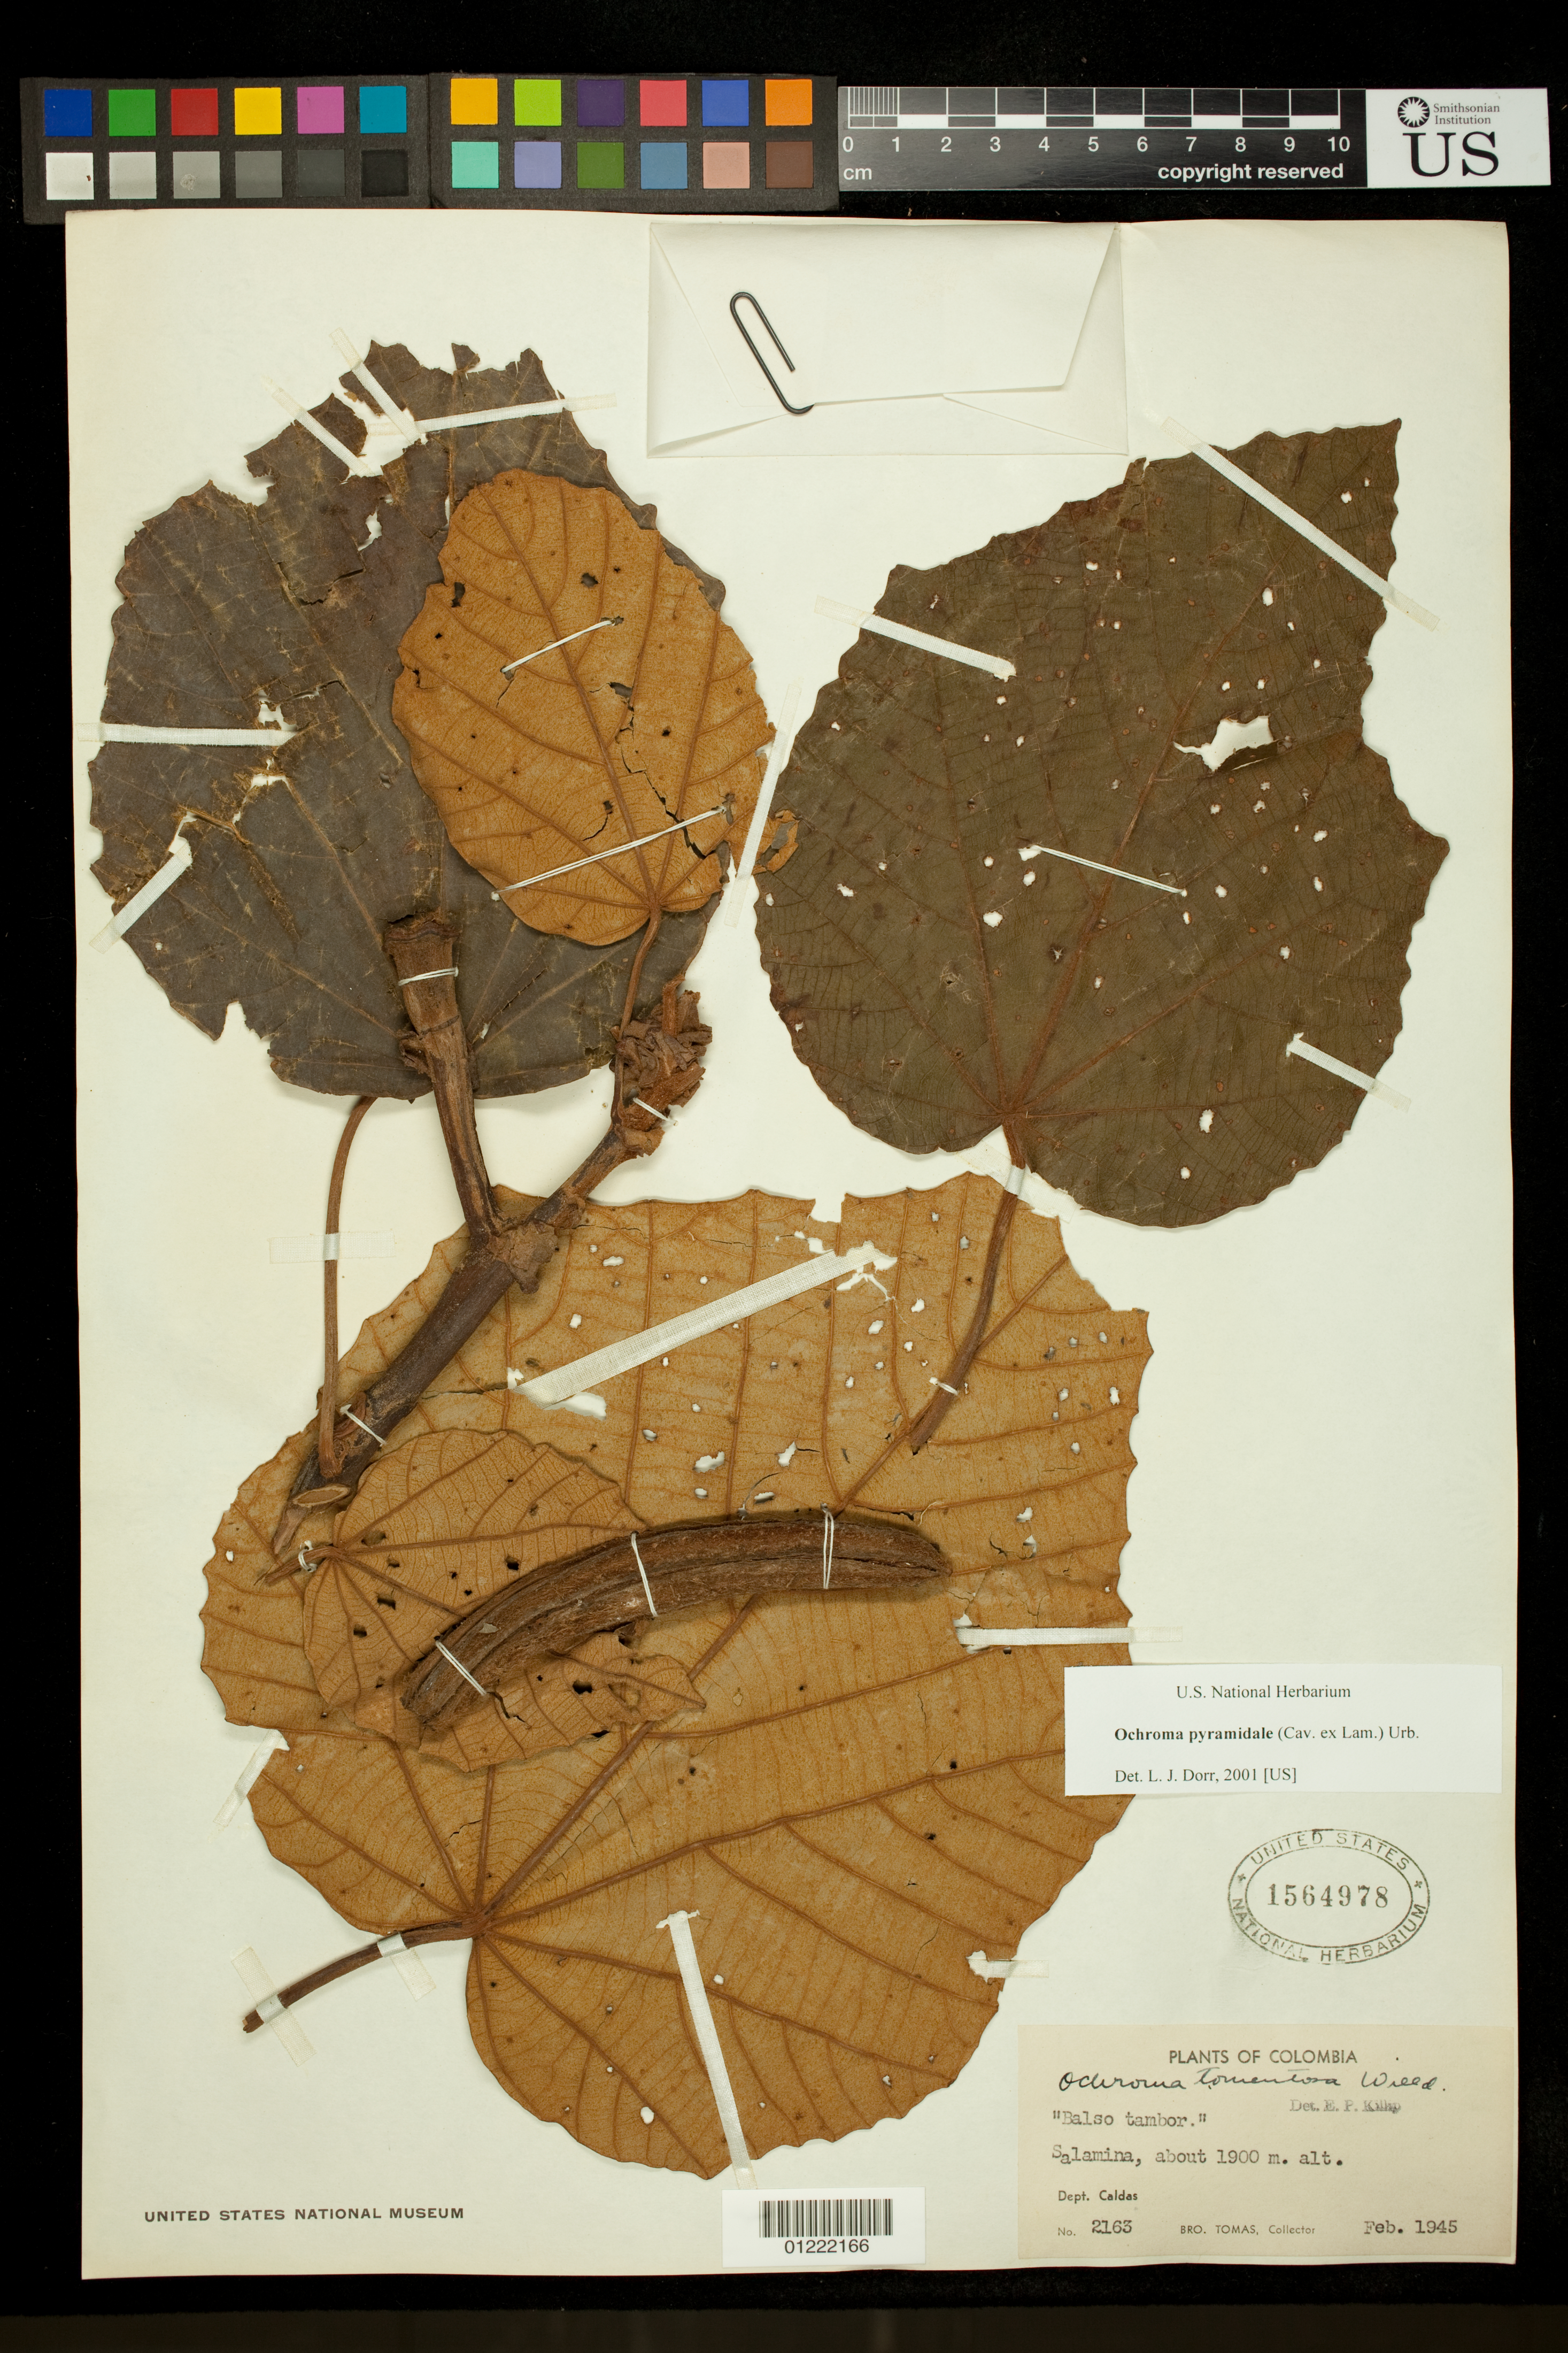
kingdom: Plantae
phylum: Tracheophyta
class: Magnoliopsida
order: Malvales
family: Malvaceae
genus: Ochroma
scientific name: Ochroma pyramidale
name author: (Cav. ex Lam.) Urb.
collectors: B. Tomas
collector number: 2163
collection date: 1945-02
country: Colombia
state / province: Caldas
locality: Salamina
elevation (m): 1900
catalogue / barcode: US 1564978